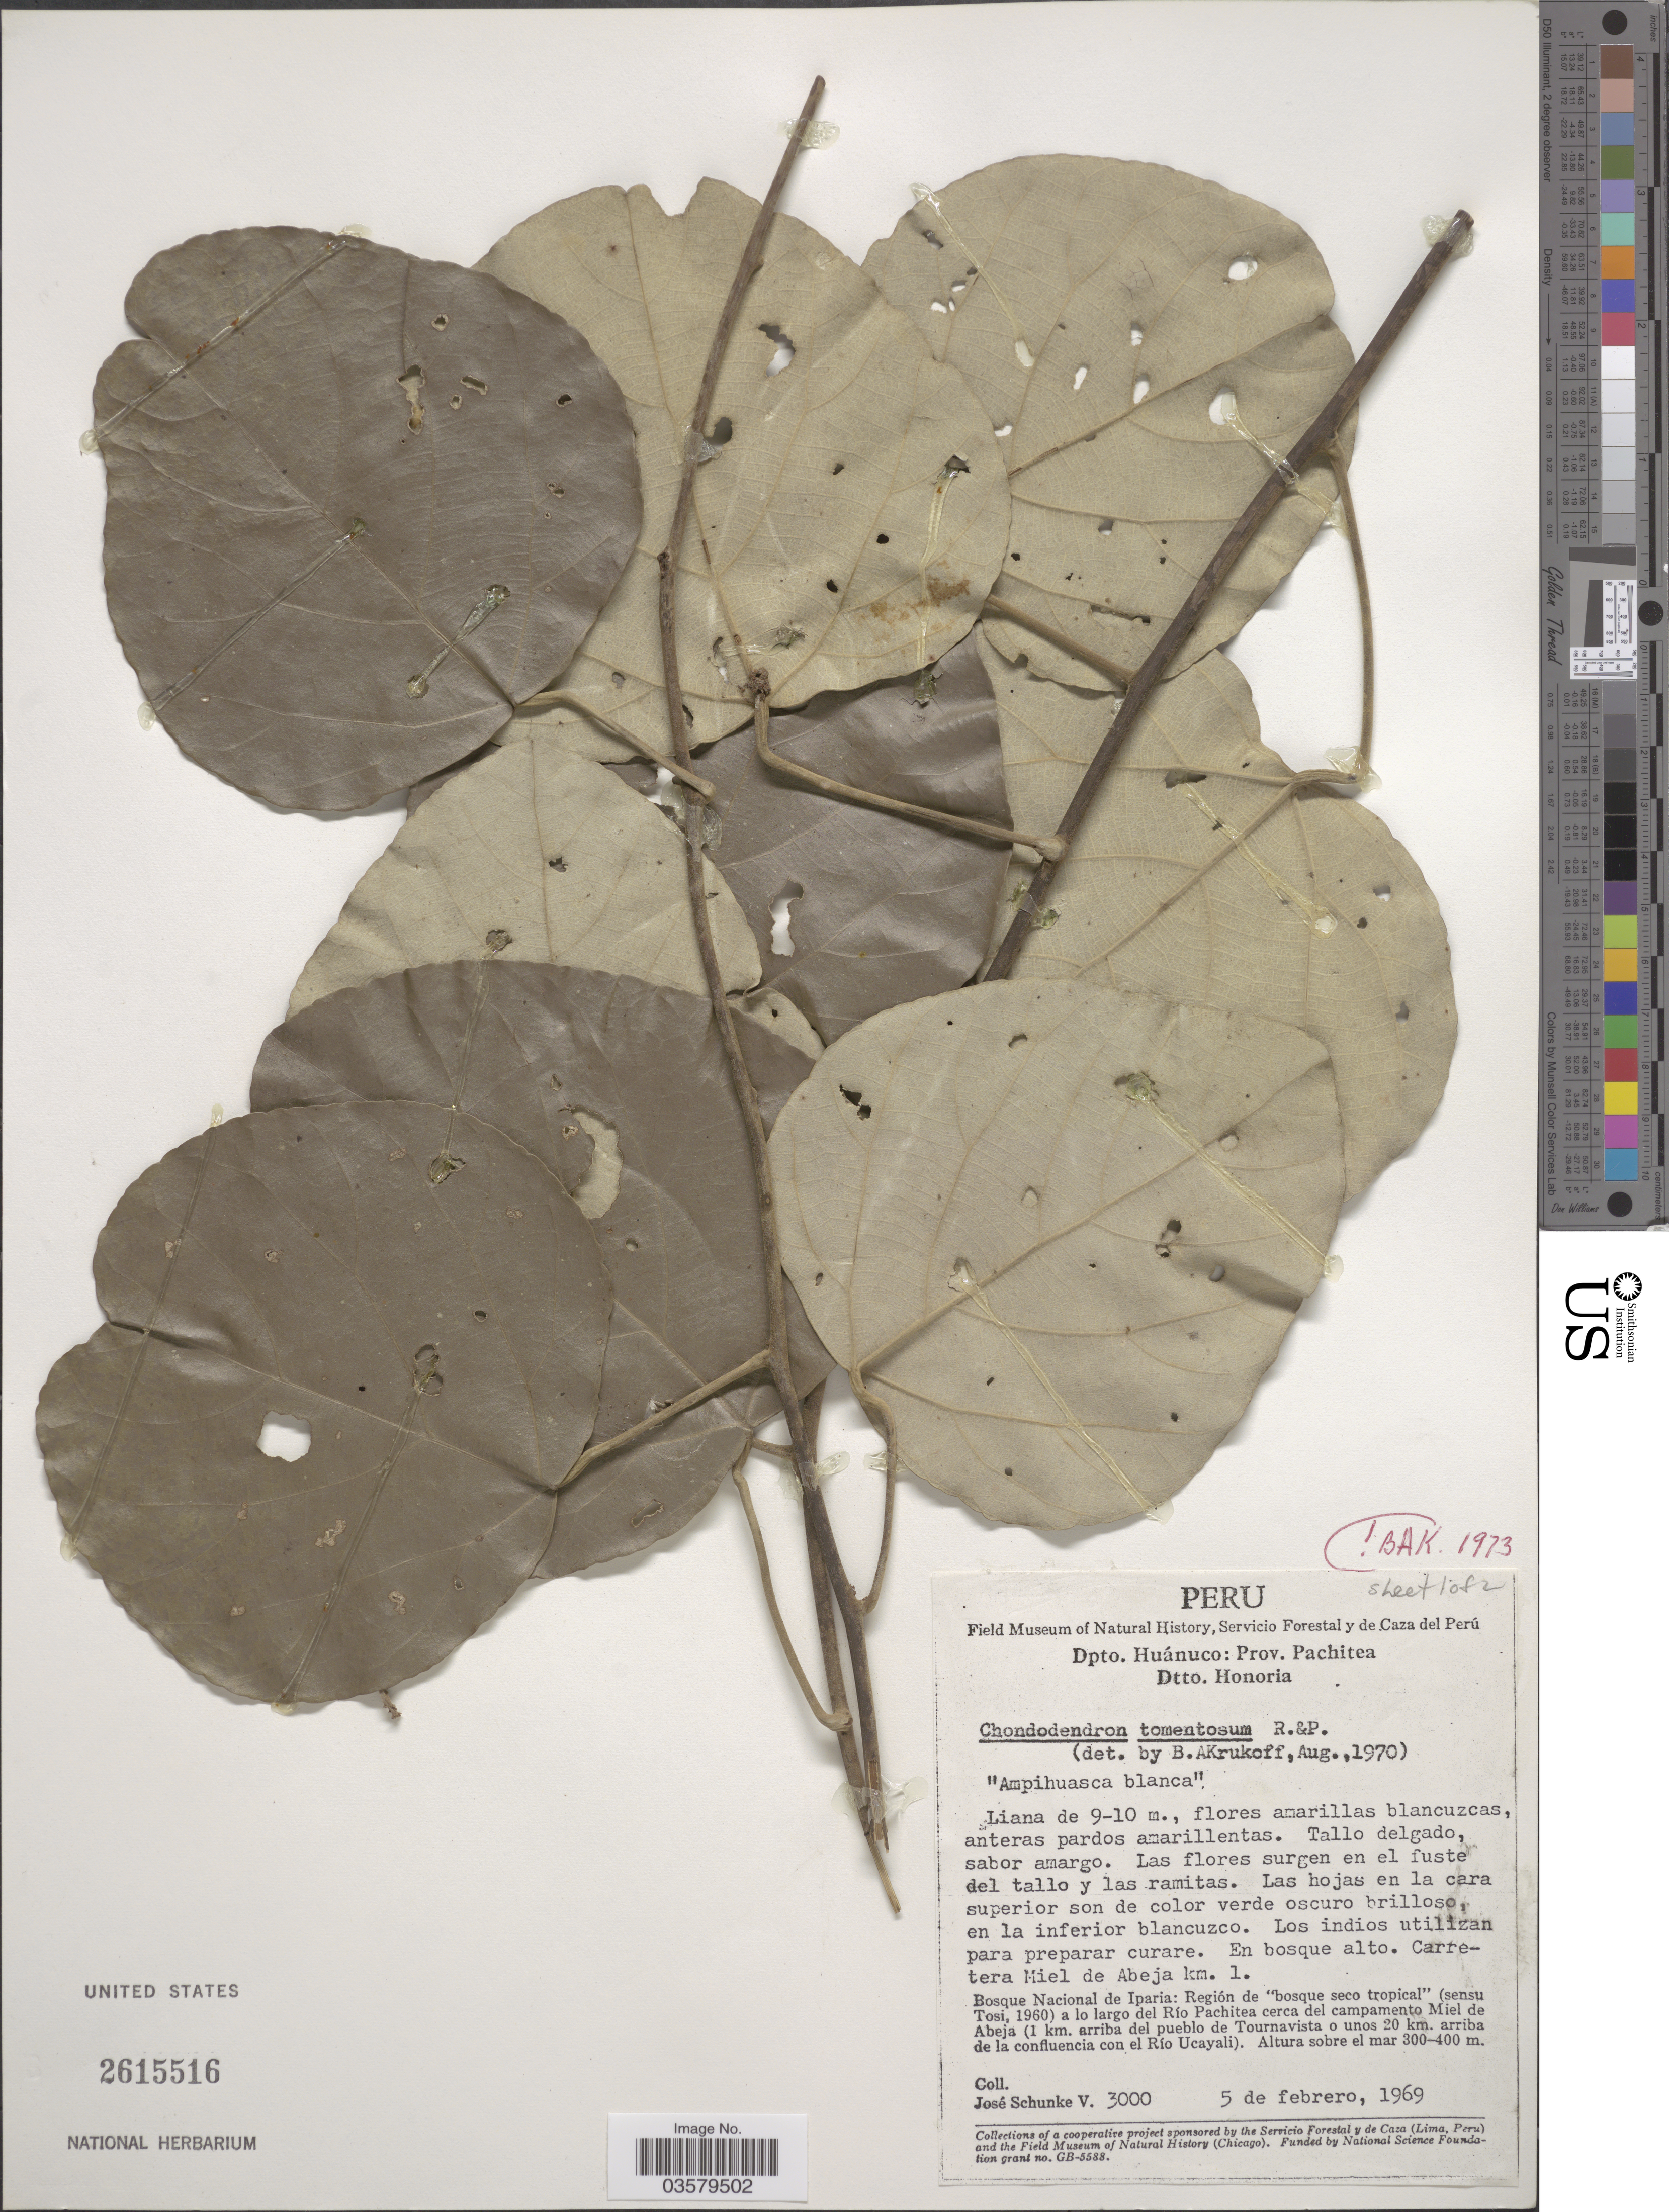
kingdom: Plantae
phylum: Tracheophyta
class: Magnoliopsida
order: Ranunculales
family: Menispermaceae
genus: Chondrodendron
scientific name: Chondrodendron tomentosum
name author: Ruiz & Pav.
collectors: J. Schunke Vigo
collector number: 3000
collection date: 1969-02-05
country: Peru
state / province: Huánuco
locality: Dpto. Huánuco: Prov. Pachitea. Dtto. Honoria. Carretera Miel de Abeja km. 1. Bosque Nacional de Iparia: Región de "bosque seco tropical" a lo largo del Río Pachitea cerca del campamento Miel de Abeja (1 km. arriba del pueblo de Tournavista o unos 20 km. arriba de la confluencia con el Río Ucayali).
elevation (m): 300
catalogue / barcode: US 2615516